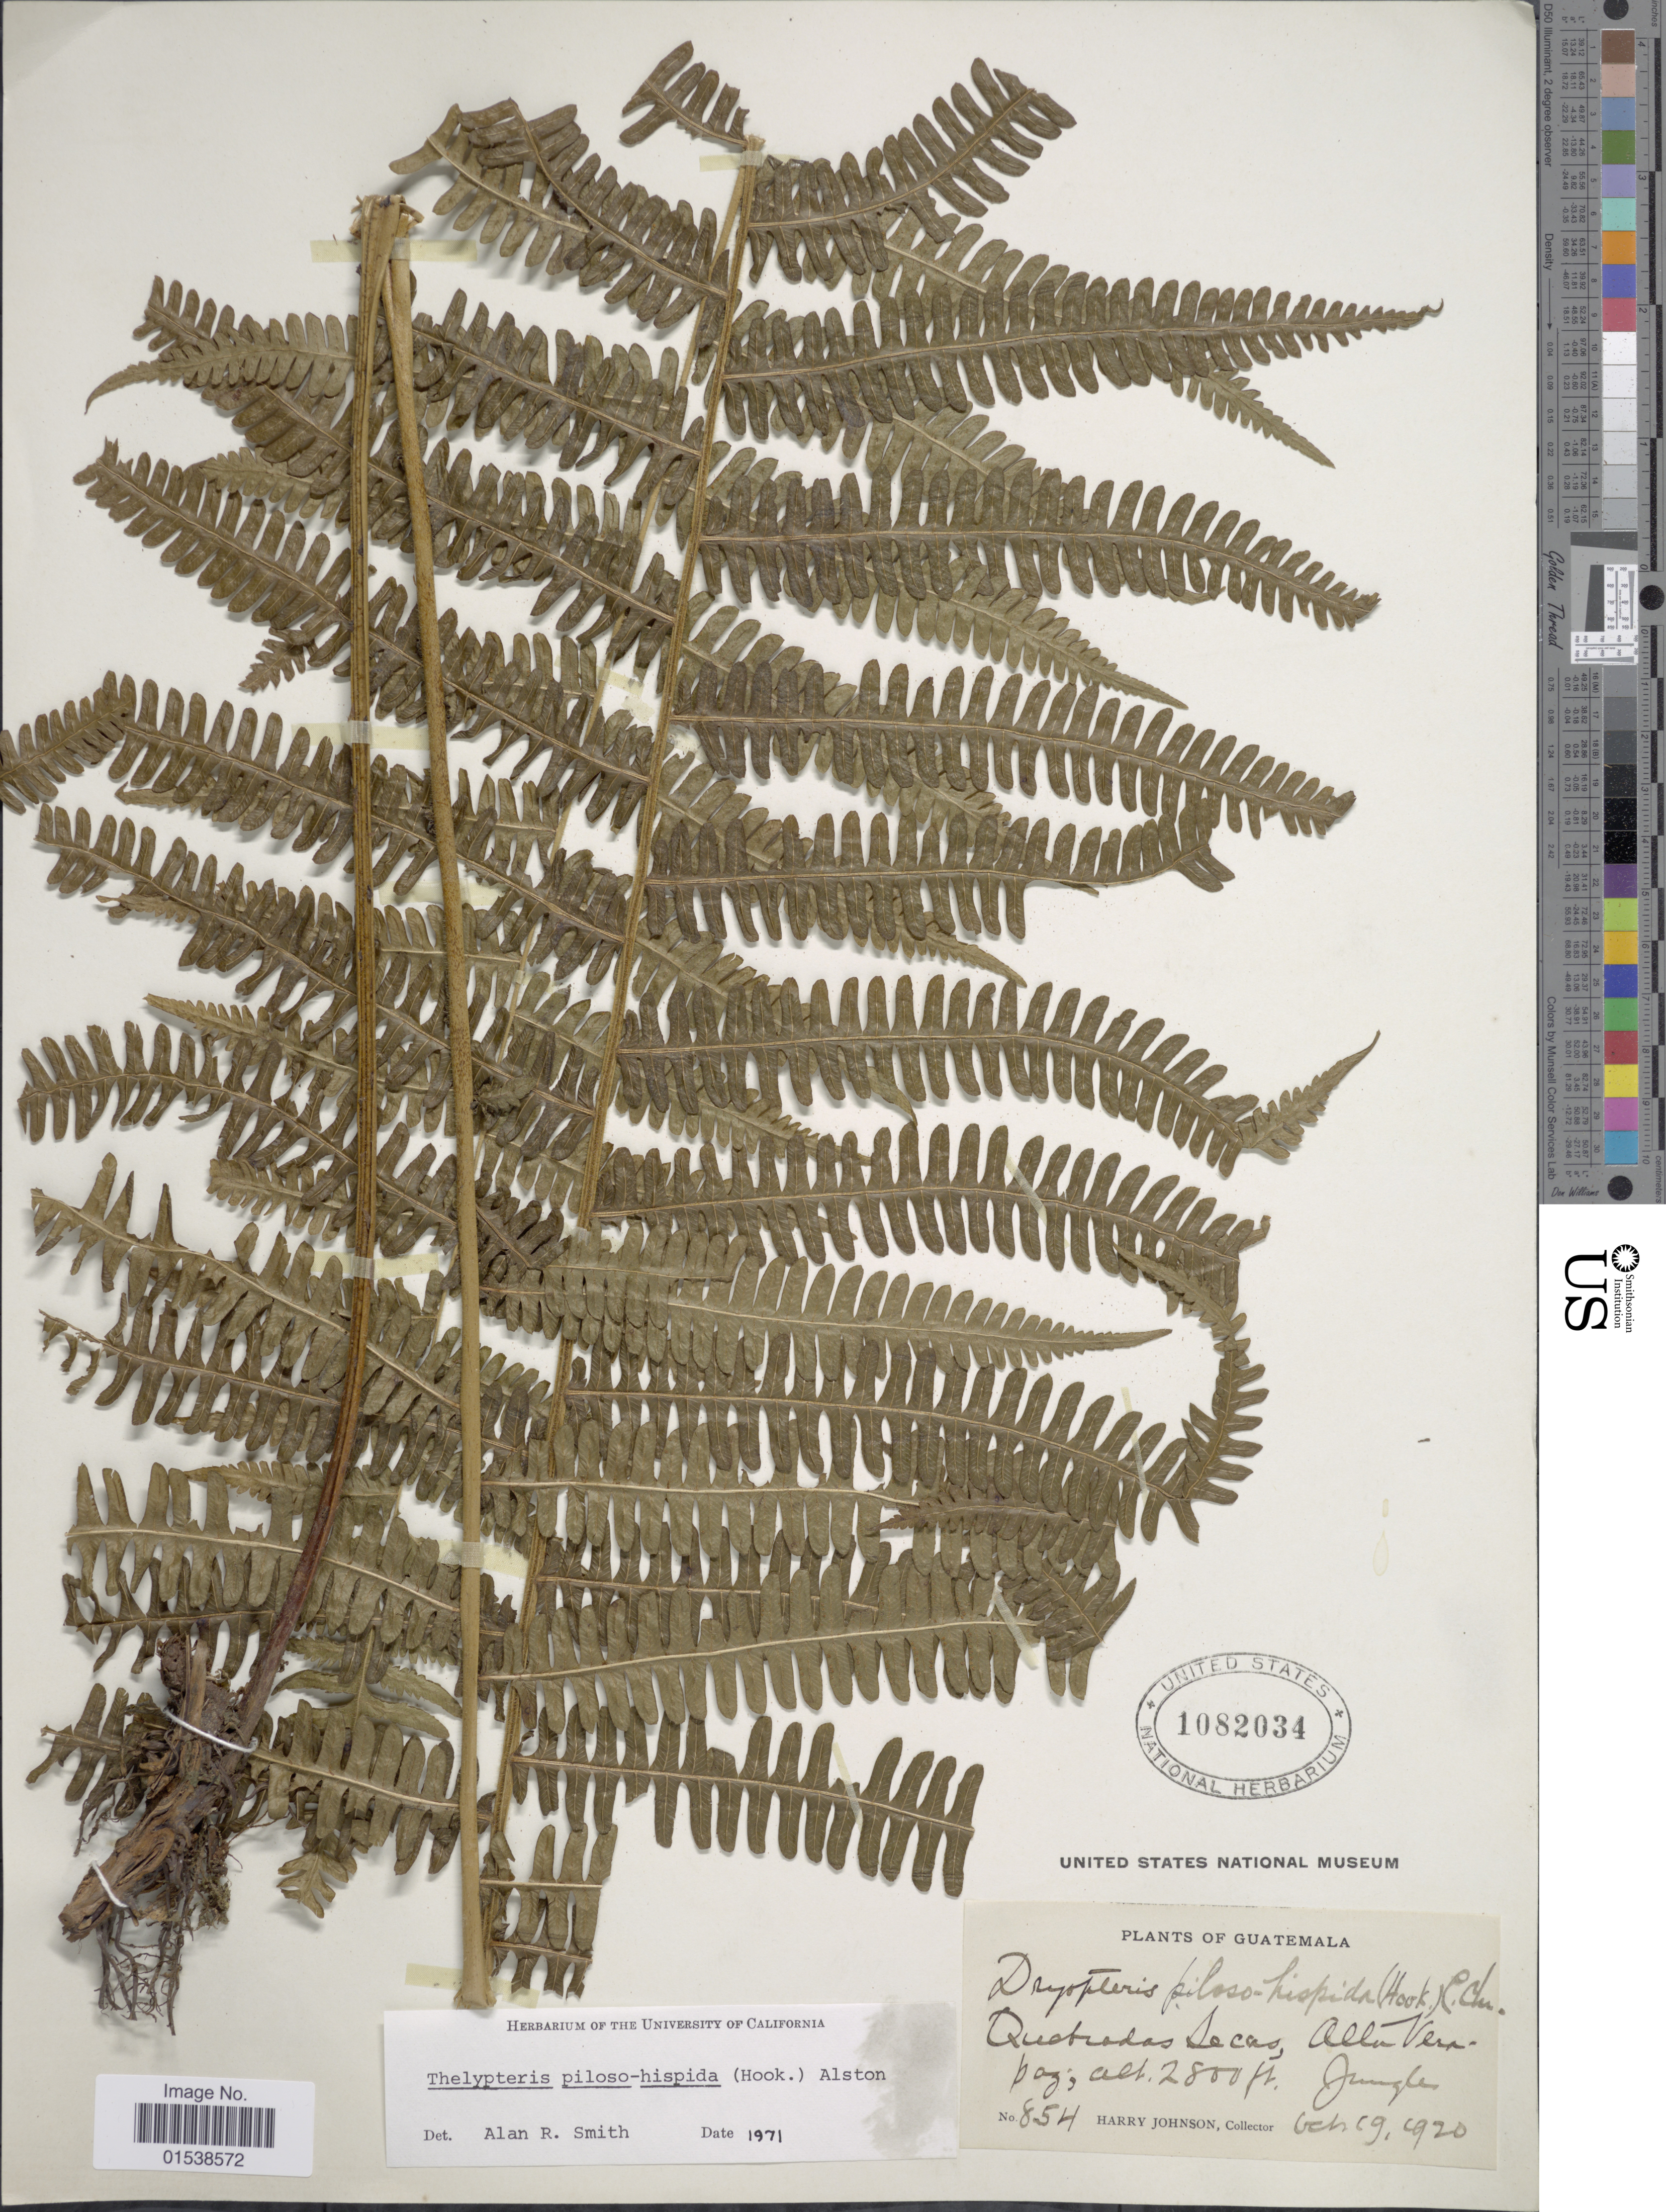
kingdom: Plantae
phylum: Tracheophyta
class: Polypodiopsida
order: Polypodiales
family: Thelypteridaceae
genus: Amauropelta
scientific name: Amauropelta pilosohispida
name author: (Hook.) A.R. Sm.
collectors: H. Johnson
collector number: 854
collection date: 1920-10-19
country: Guatemala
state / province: Alta Verapaz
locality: Quebradas Secas, Alta Verapaz, jungle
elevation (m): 853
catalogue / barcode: US 1082034